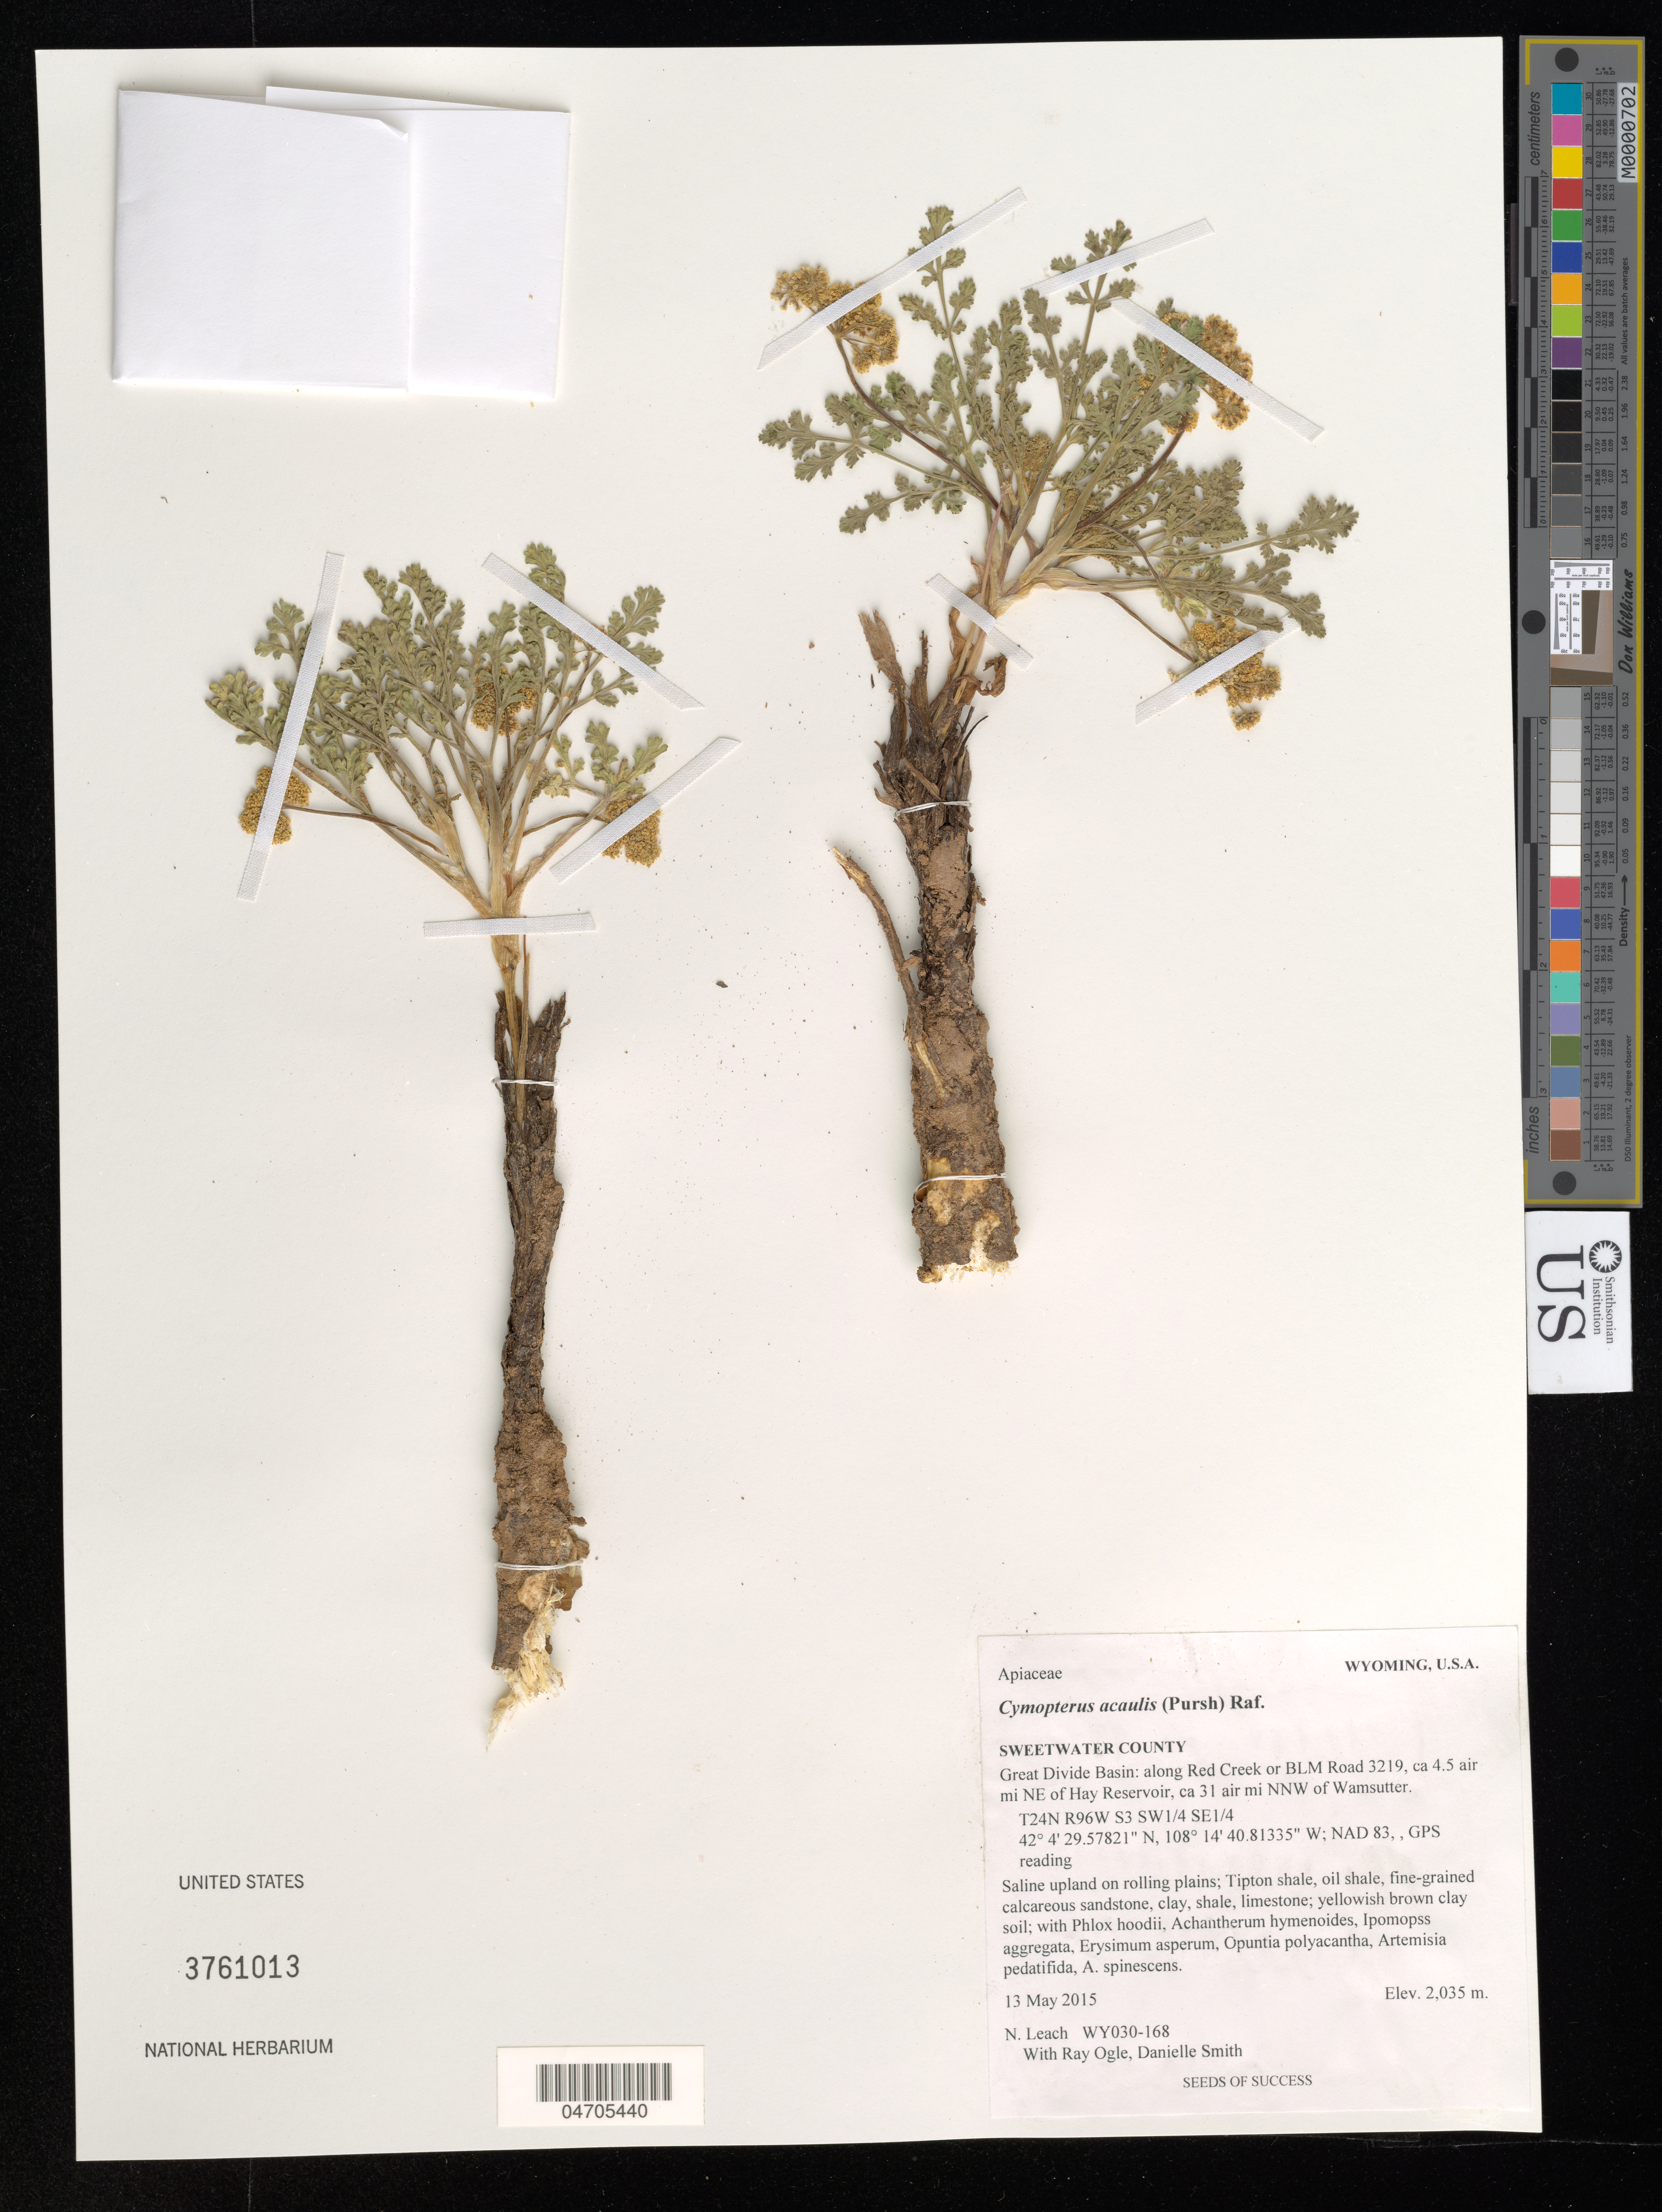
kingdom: Plantae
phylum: Tracheophyta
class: Magnoliopsida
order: Apiales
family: Apiaceae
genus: Cymopterus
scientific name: Cymopterus acaulis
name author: (Pursh) Raf.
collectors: N. Leach, R. Ogle & D. Smith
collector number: WY030-168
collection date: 2015-05-13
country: United States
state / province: Wyoming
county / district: Sweetwater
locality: Sweetwater County. Great Divide Basin: along Red Creek or BLM Road 3219, ca 4.5 air mi NE of Hay Reservoir, ca 31 air mi NNW of Wamsutter. T24N R96W S3 SW1/4 SE1/4.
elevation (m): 2035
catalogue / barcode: US 3761013